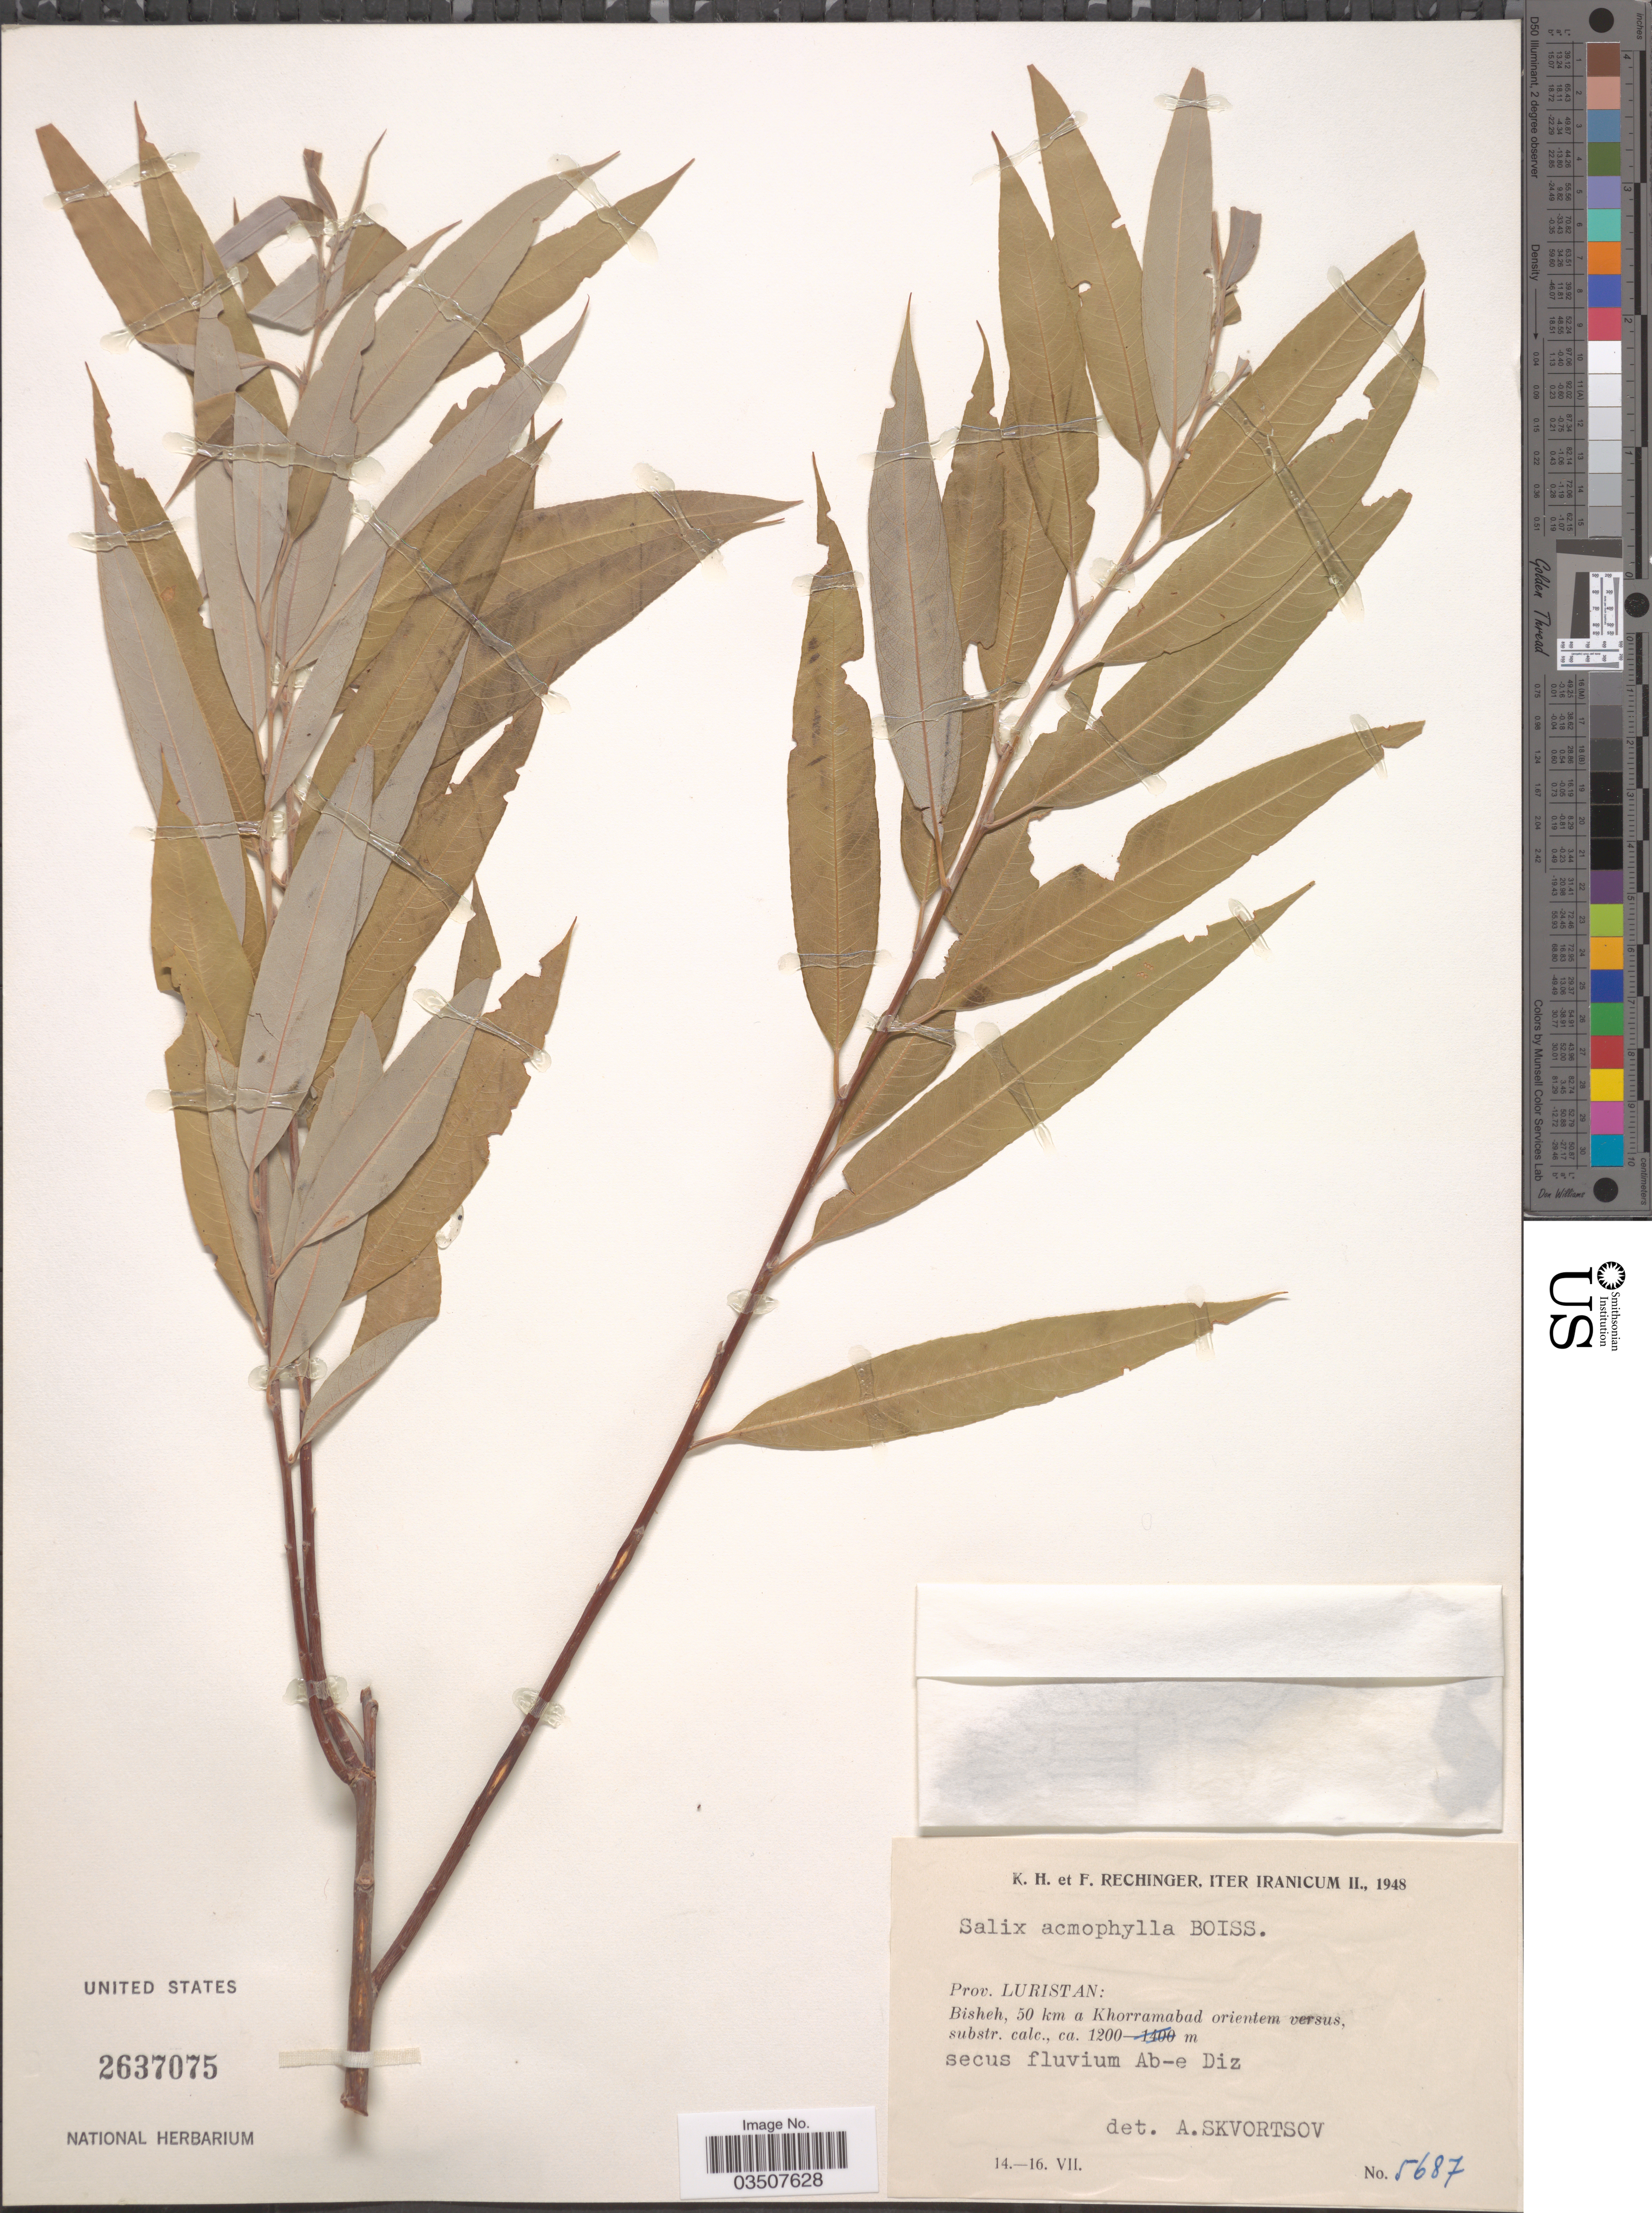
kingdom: Plantae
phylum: Tracheophyta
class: Magnoliopsida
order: Malpighiales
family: Salicaceae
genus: Salix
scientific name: Salix acmophylla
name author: Boiss.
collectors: K. H. Rechinger & F. Rechinger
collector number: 5687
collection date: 1948-07-14/1948-07-16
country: Iran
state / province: Lorestan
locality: Prov. Luristan: Bisheh, 50 km a Khorramabad orientem versus, substr. calc., secus fluvium Ab-e Diz.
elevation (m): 1200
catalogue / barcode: US 2637075